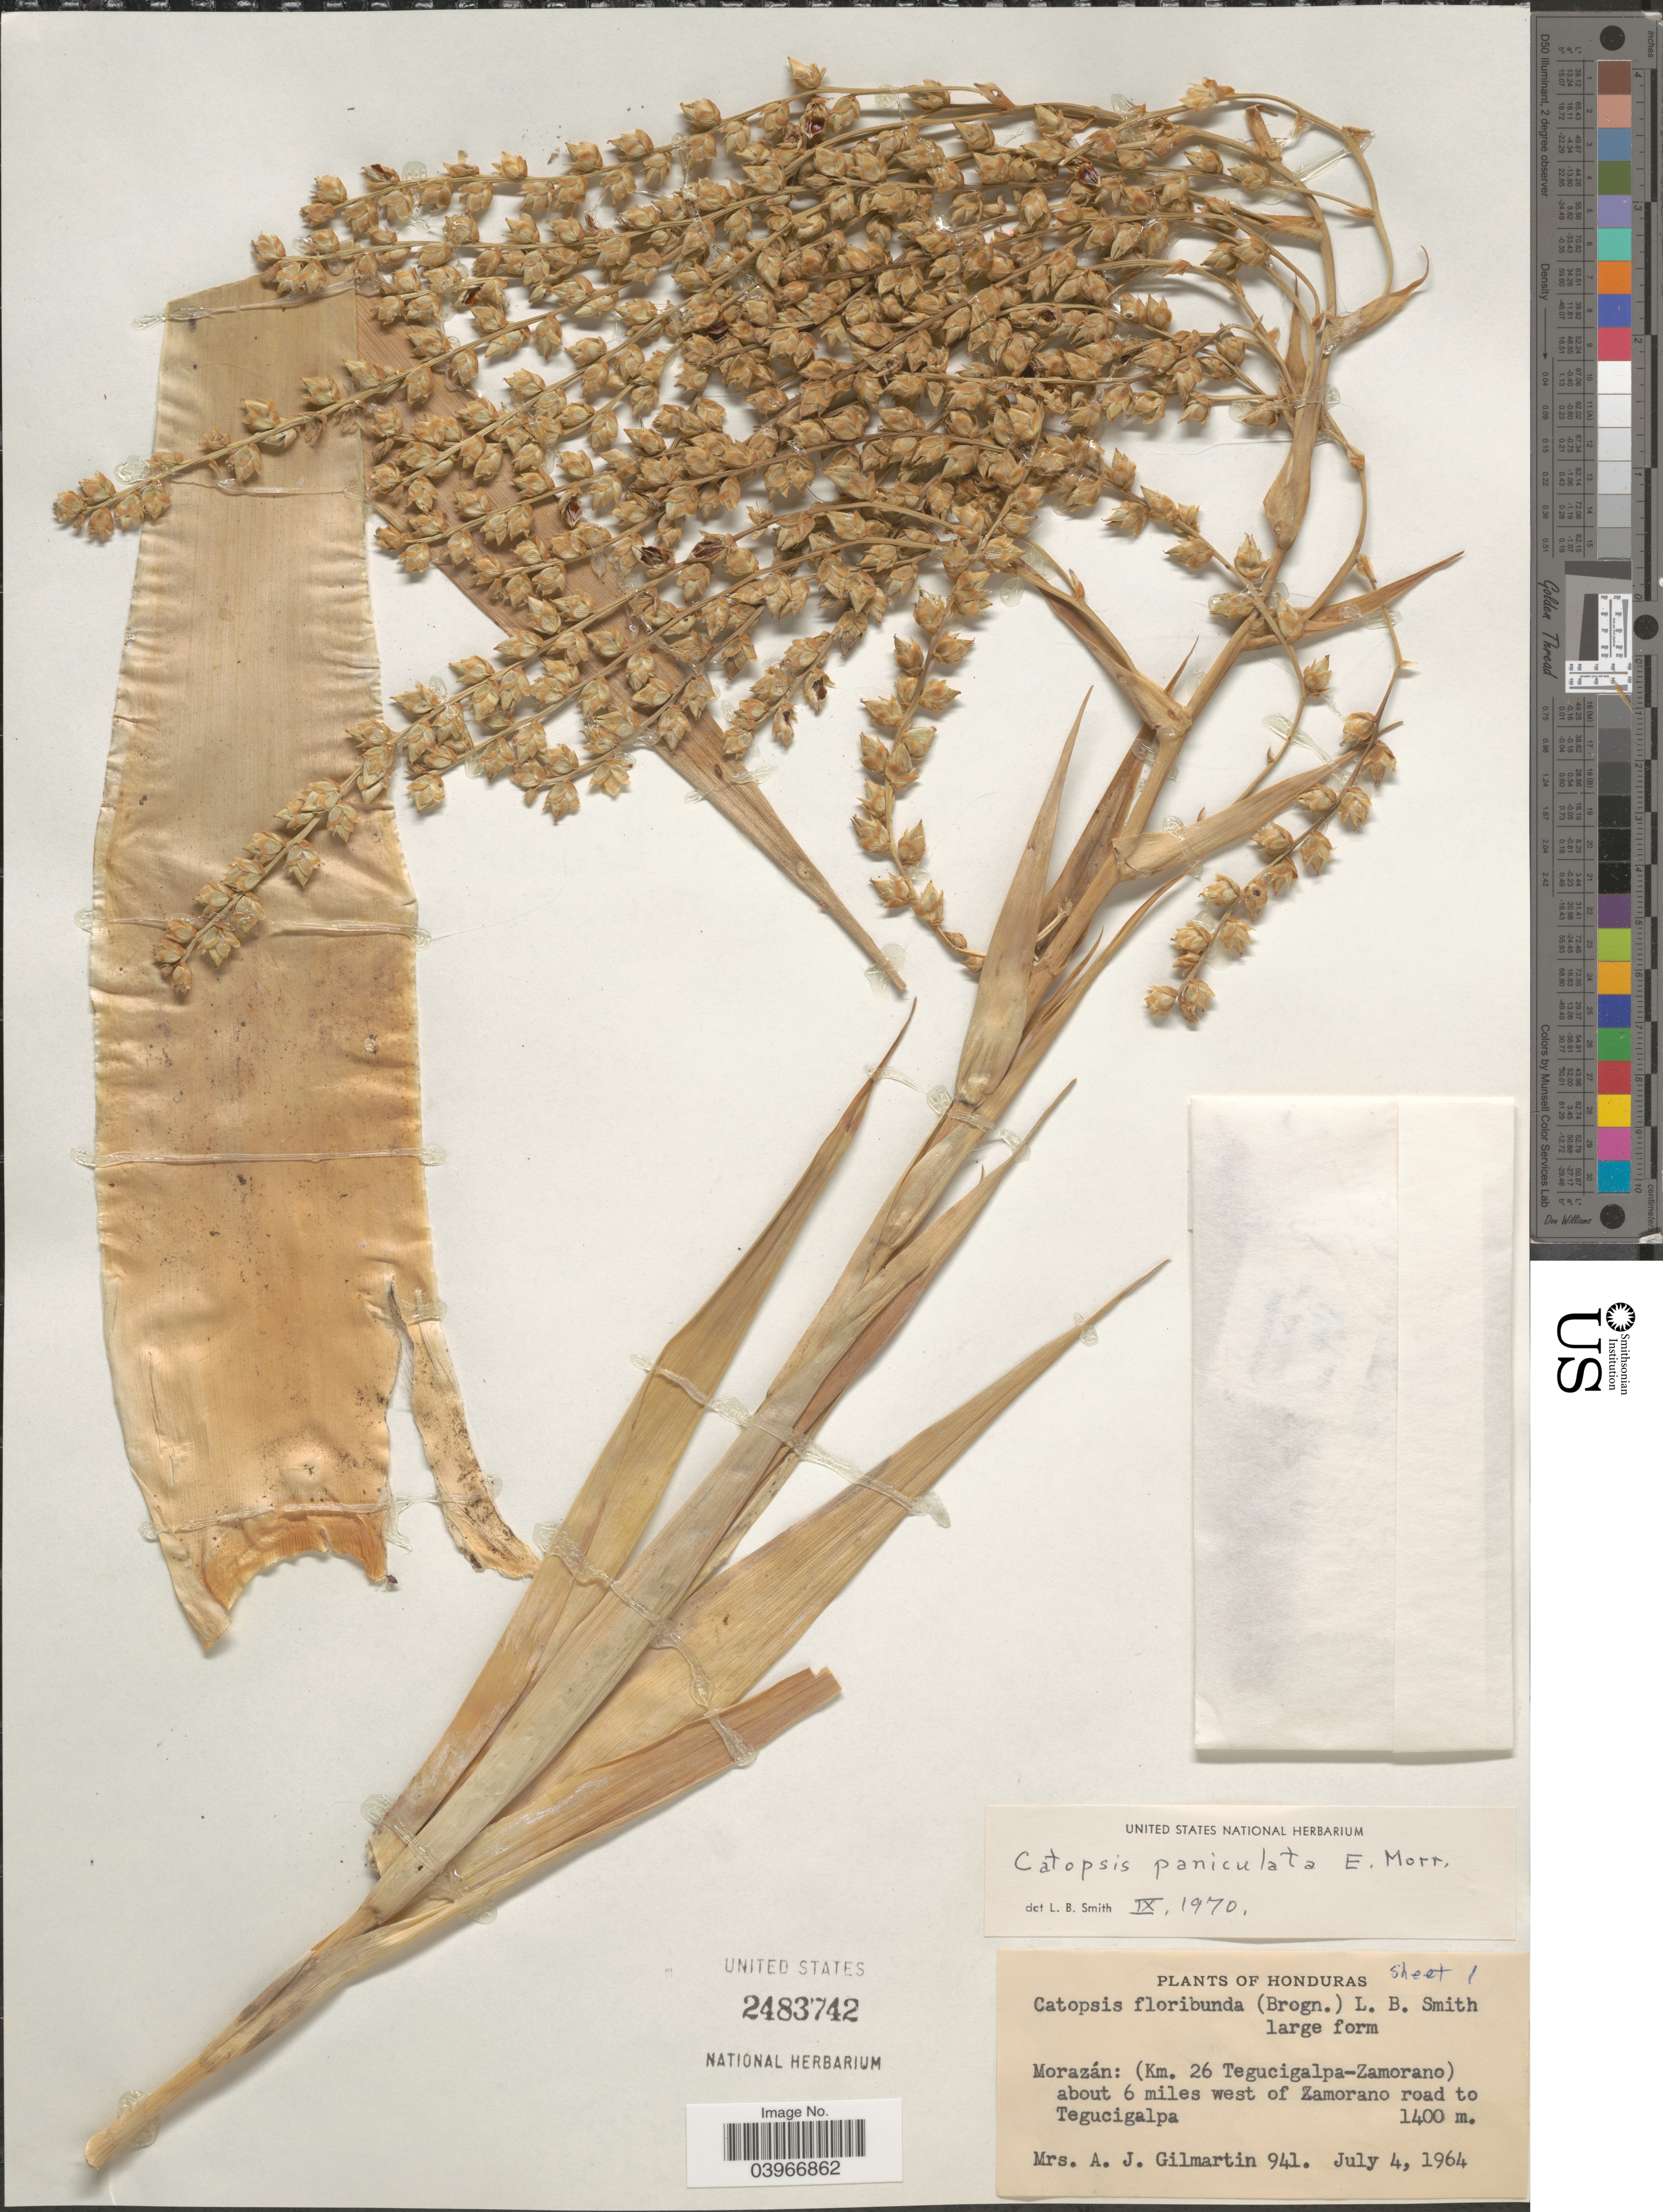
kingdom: Plantae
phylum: Tracheophyta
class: Liliopsida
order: Poales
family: Bromeliaceae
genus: Catopsis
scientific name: Catopsis paniculata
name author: É. Morren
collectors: A. J. Gilmartin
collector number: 941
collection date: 1964-07-04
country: Honduras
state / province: Fco. Morazán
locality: Morazán: (Km. 26 Tegucigalpa-Zamorano) about 6 miles west of Zamorano road to Tegucigalpa.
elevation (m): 1400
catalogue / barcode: US 2483742